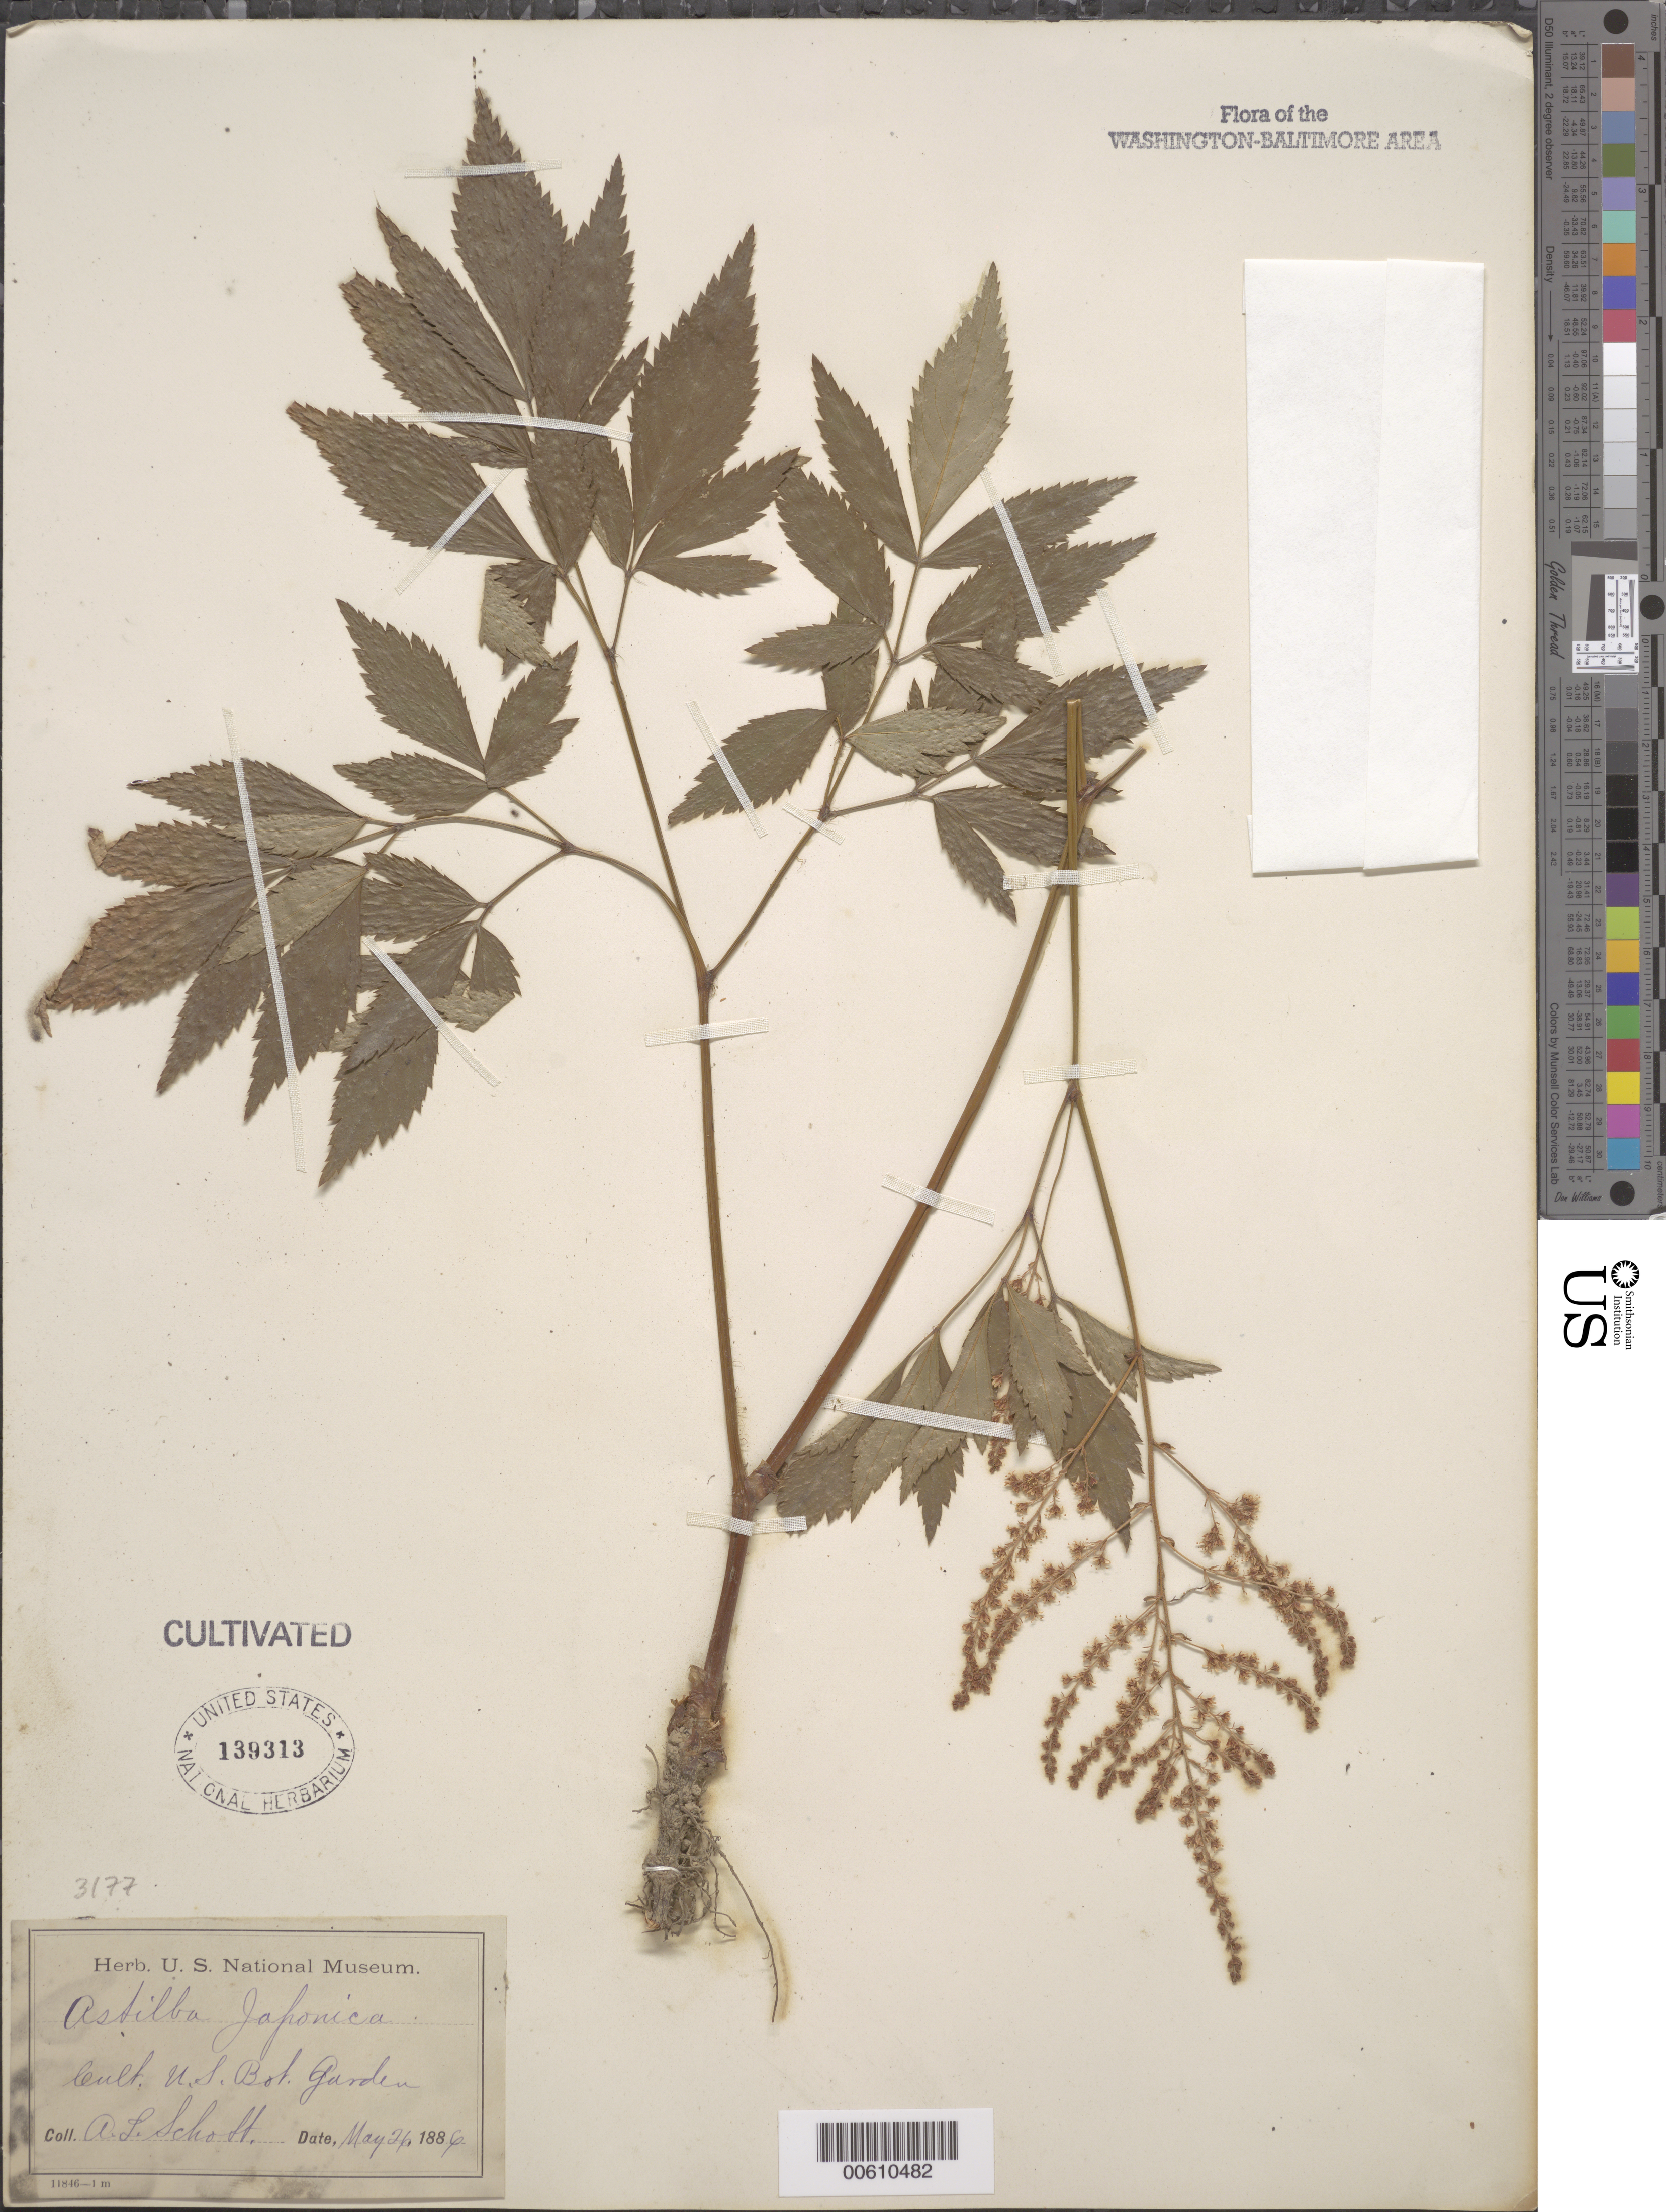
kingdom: Plantae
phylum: Tracheophyta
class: Magnoliopsida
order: Saxifragales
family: Saxifragaceae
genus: Astilbe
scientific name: Astilbe japonica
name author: (C. Morren & Decne.) A. Gray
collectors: A. L. Schott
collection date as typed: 26 May 1886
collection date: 1886-05-26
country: United States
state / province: District of Columbia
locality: Washington DC area, US Botanical Gardens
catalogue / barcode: US 139313